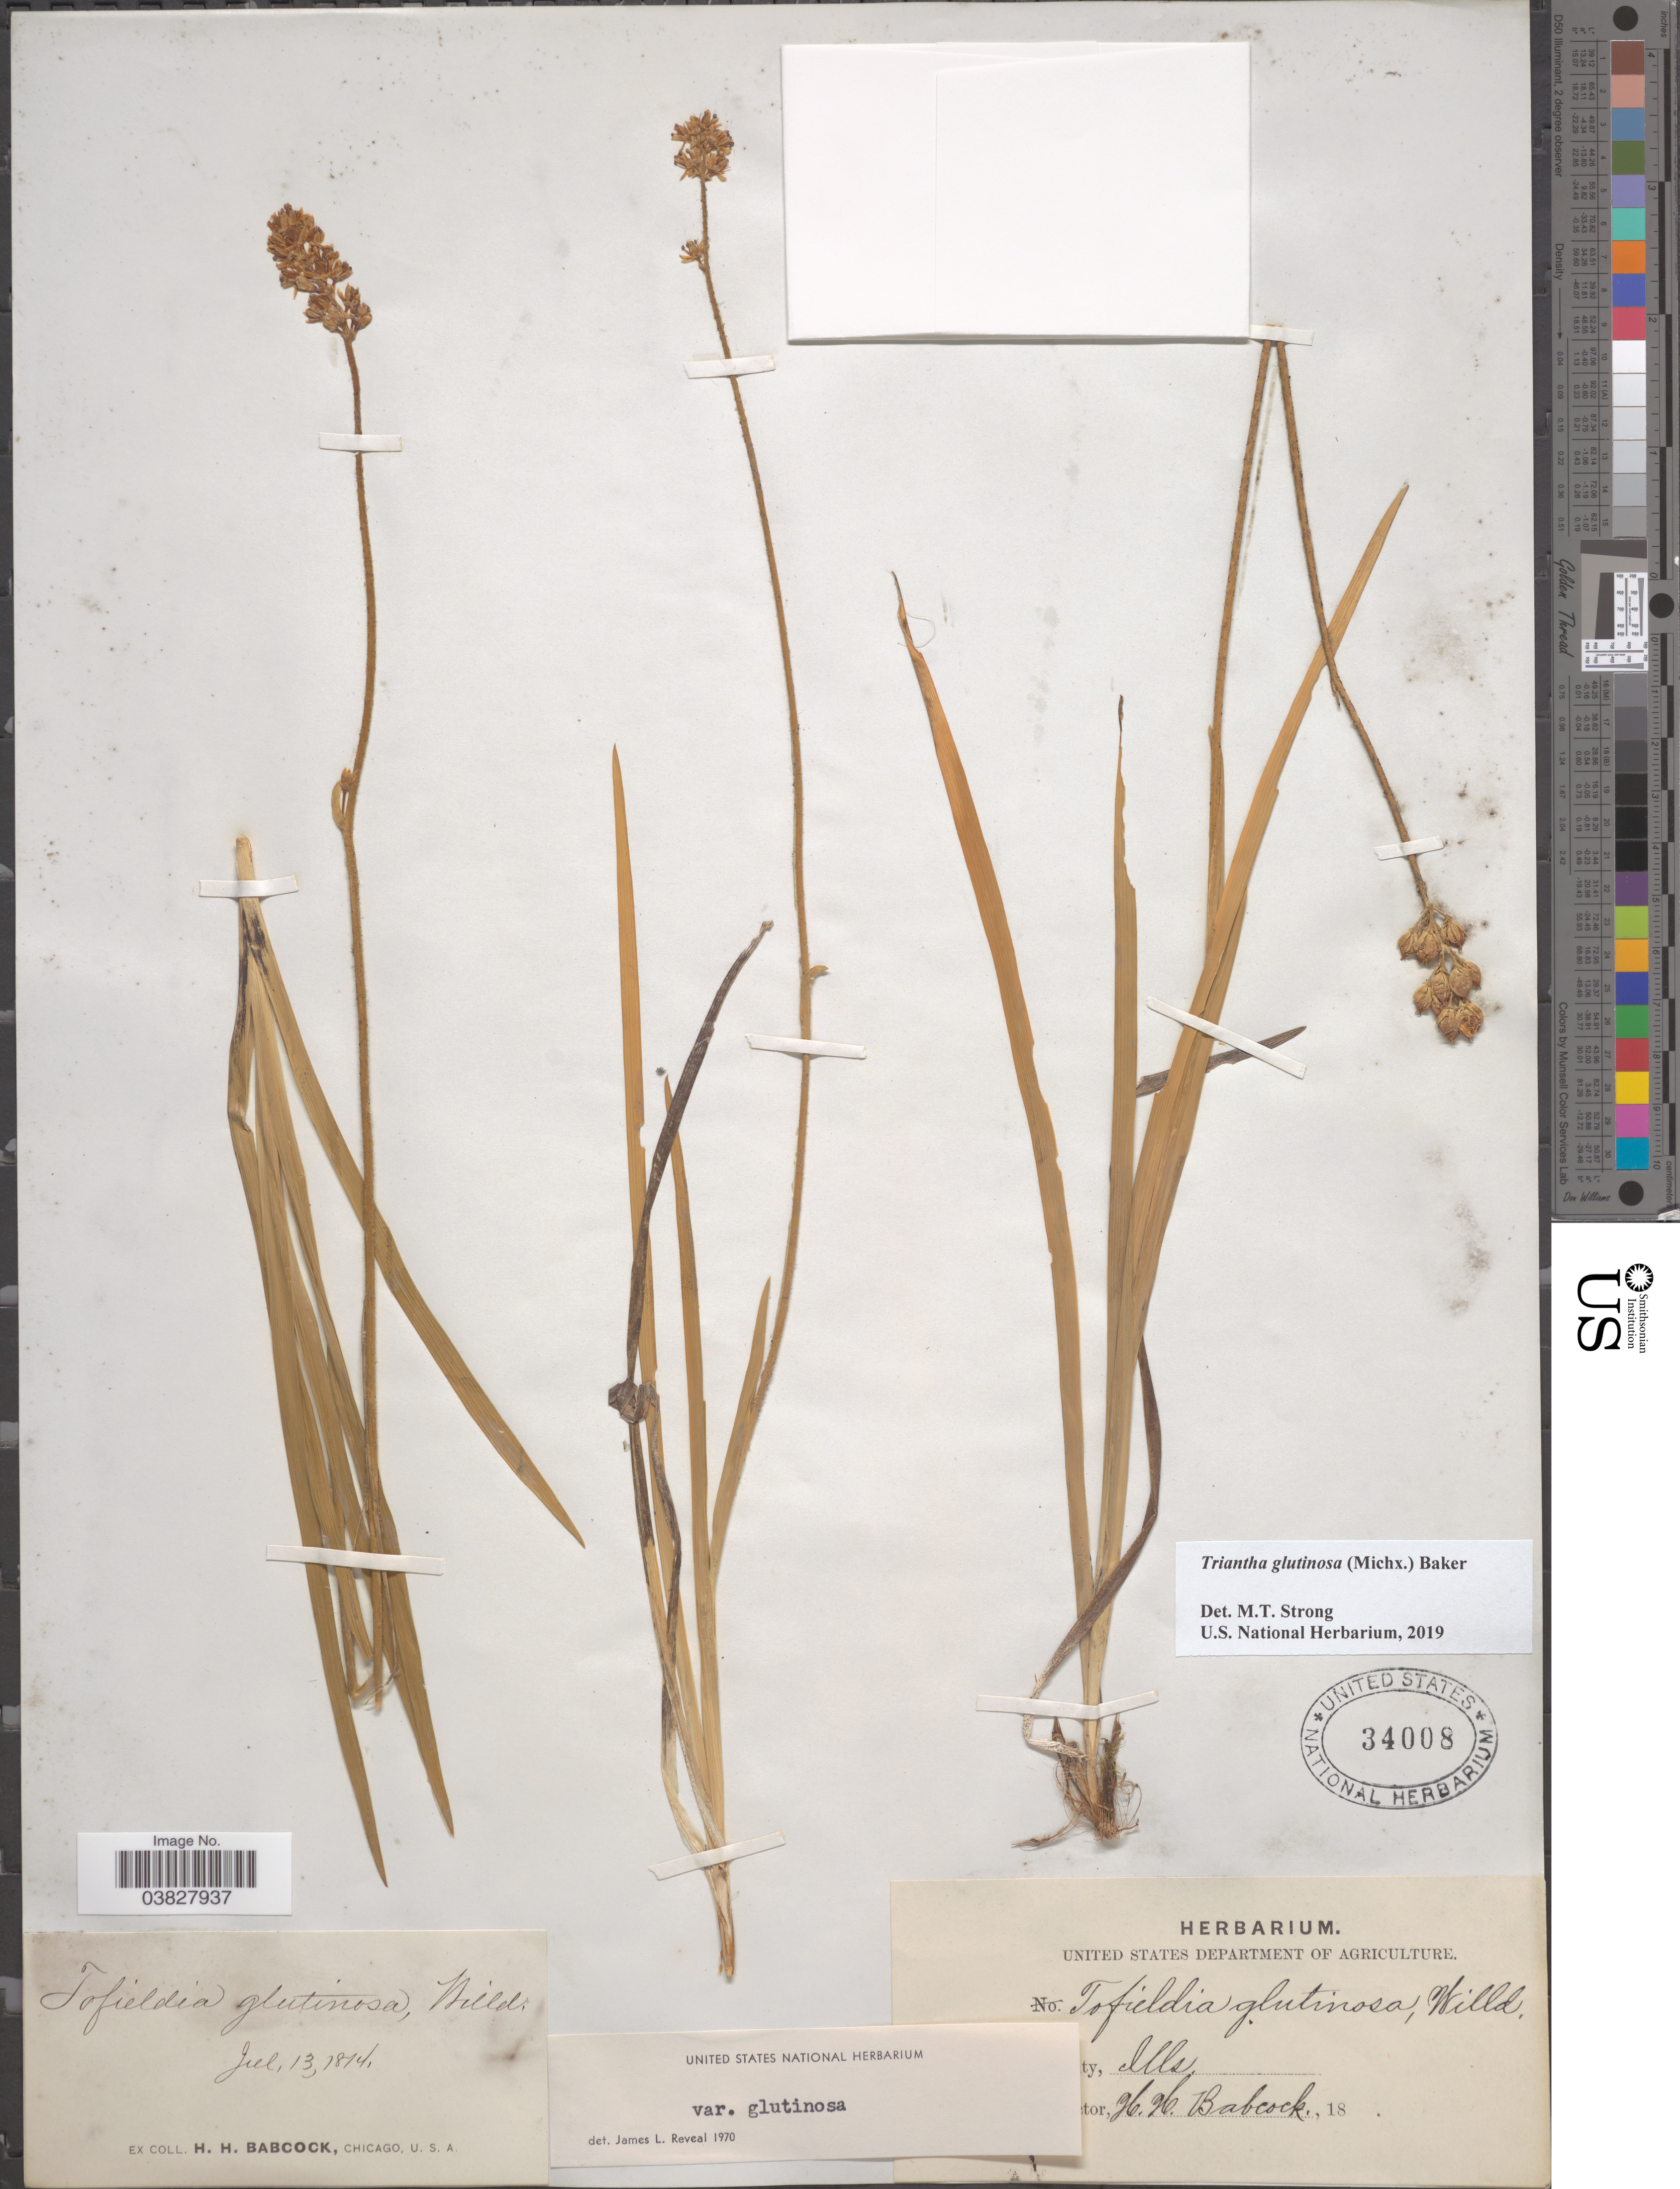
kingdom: Plantae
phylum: Tracheophyta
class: Liliopsida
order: Alismatales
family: Tofieldiaceae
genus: Triantha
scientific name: Triantha glutinosa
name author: (Michx.) Baker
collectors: H. Babcock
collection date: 1874-07-13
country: United States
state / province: Illinois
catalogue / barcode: US 34008